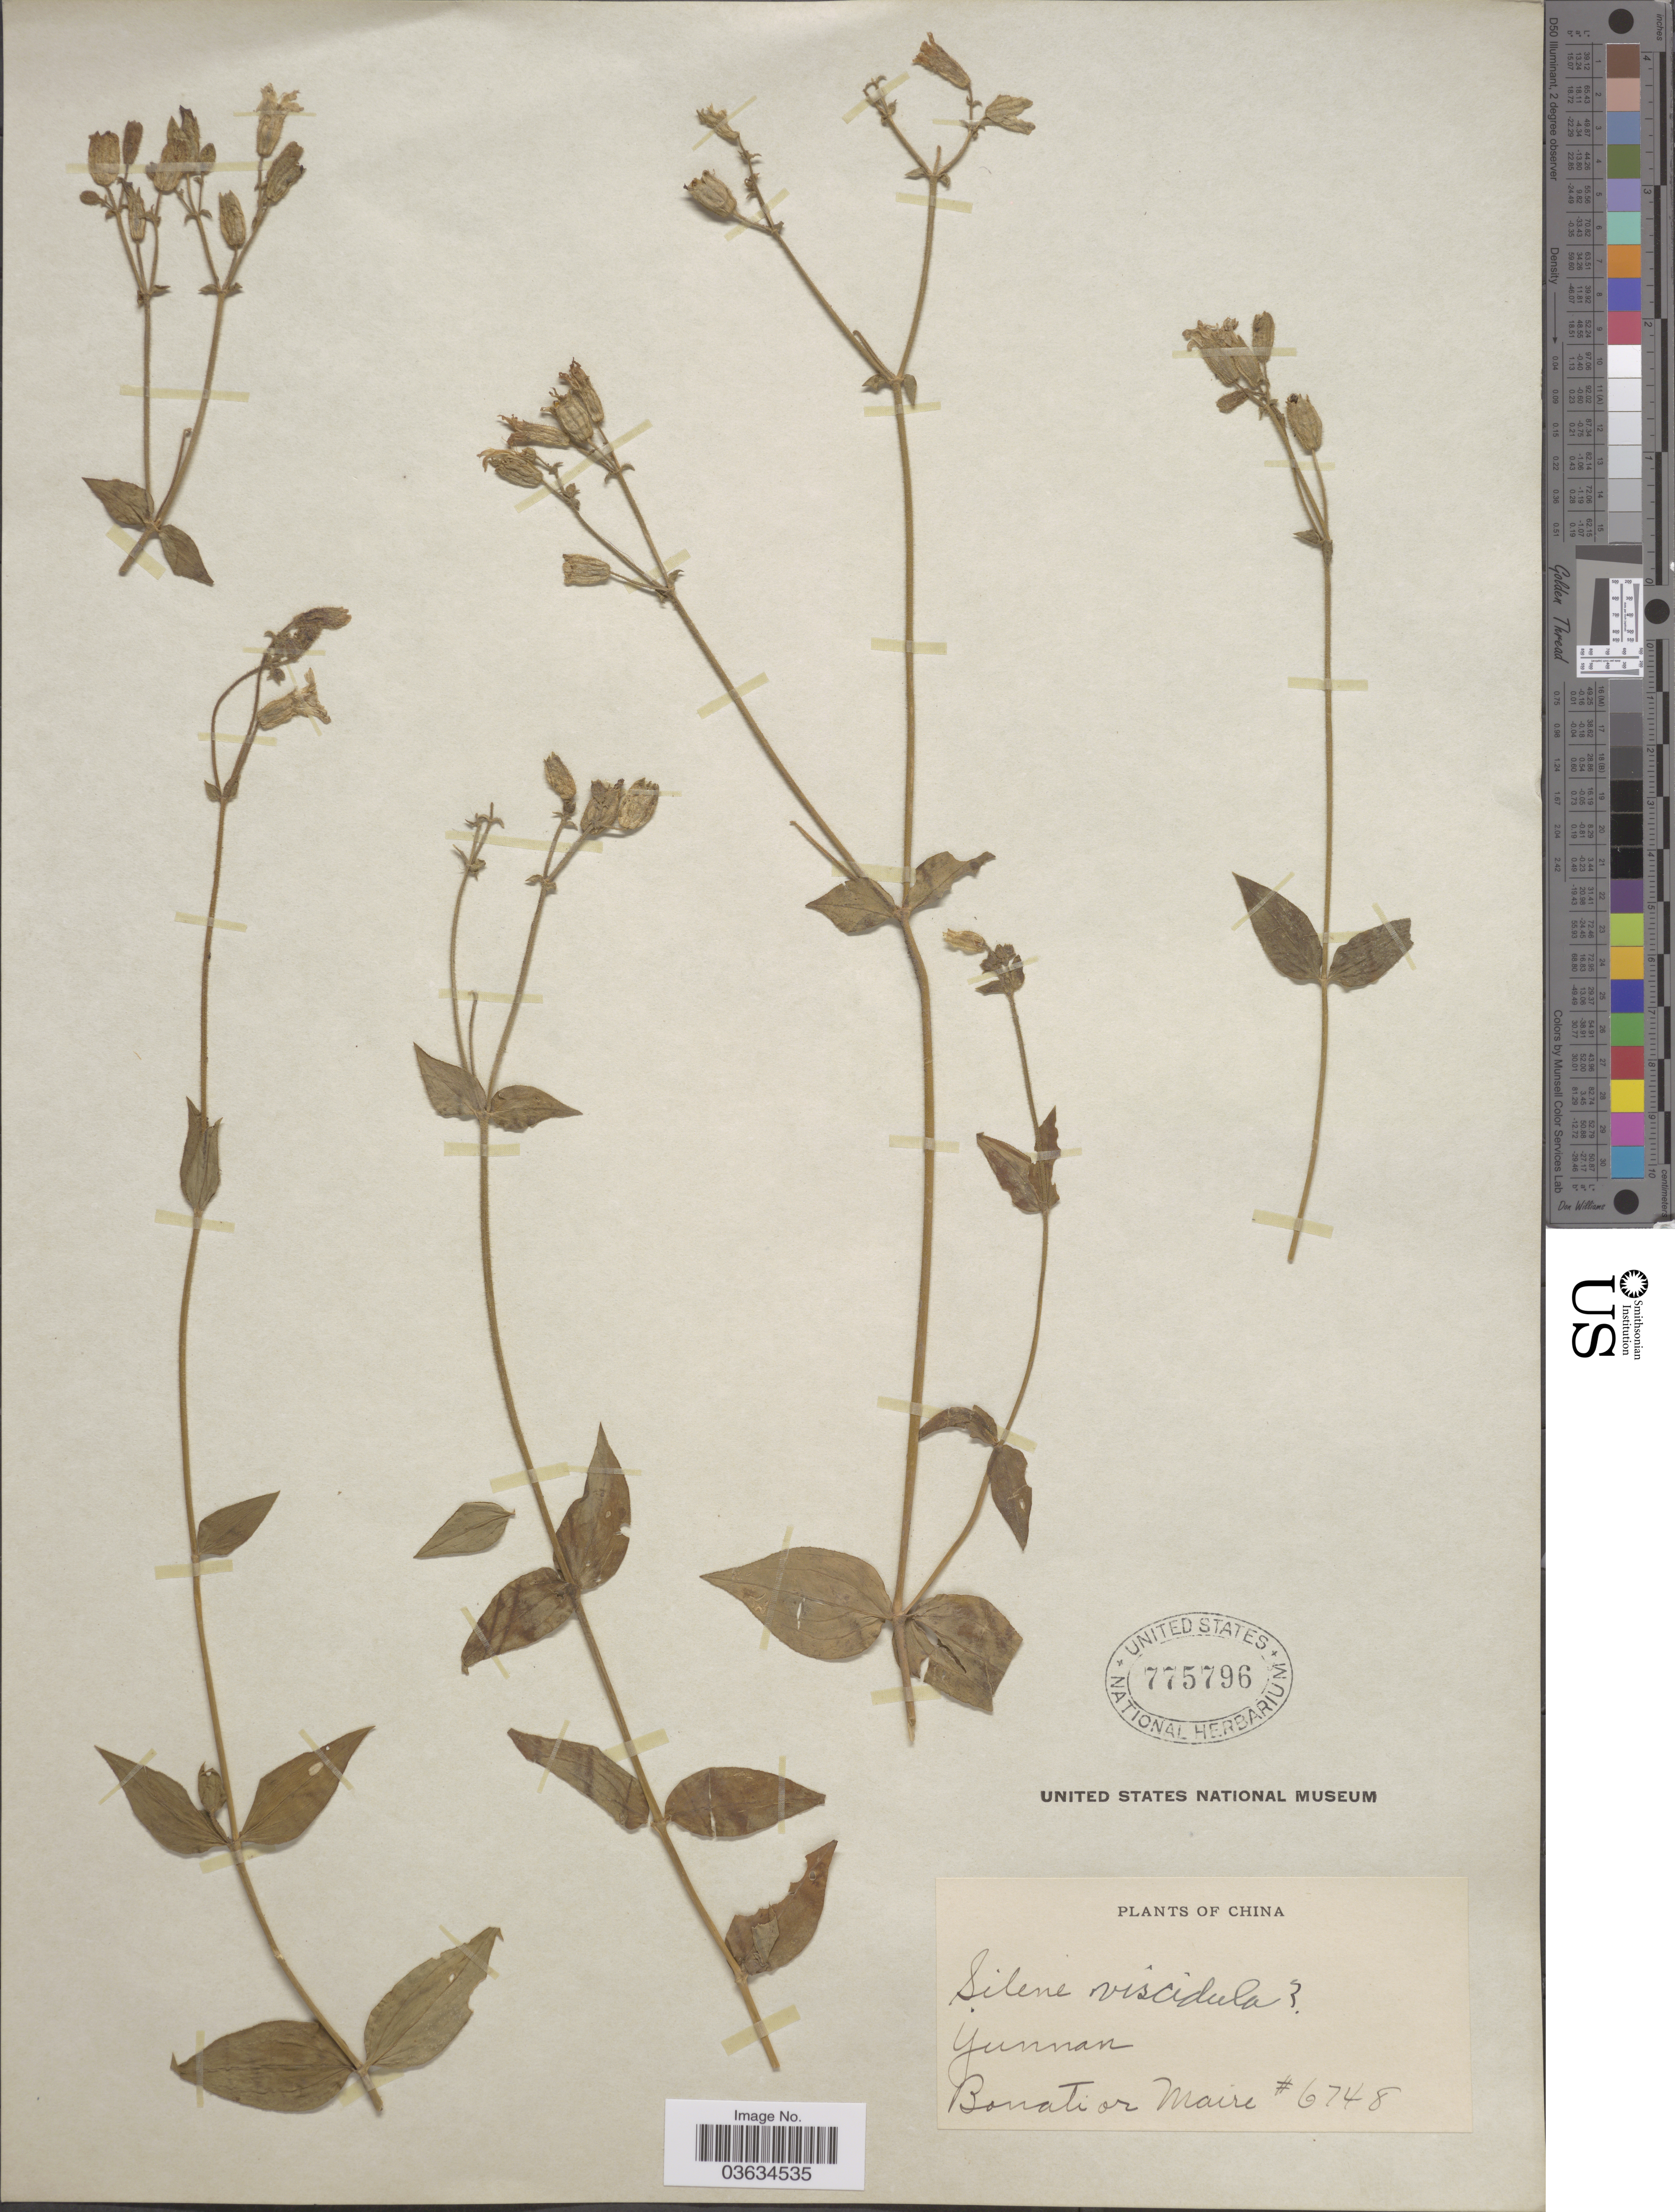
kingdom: Plantae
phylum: Tracheophyta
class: Magnoliopsida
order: Caryophyllales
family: Caryophyllaceae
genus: Silene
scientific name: Silene viscidula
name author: Franch.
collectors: -. Bonati & Maire, --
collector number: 6748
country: China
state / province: Yunnan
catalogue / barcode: US 775796